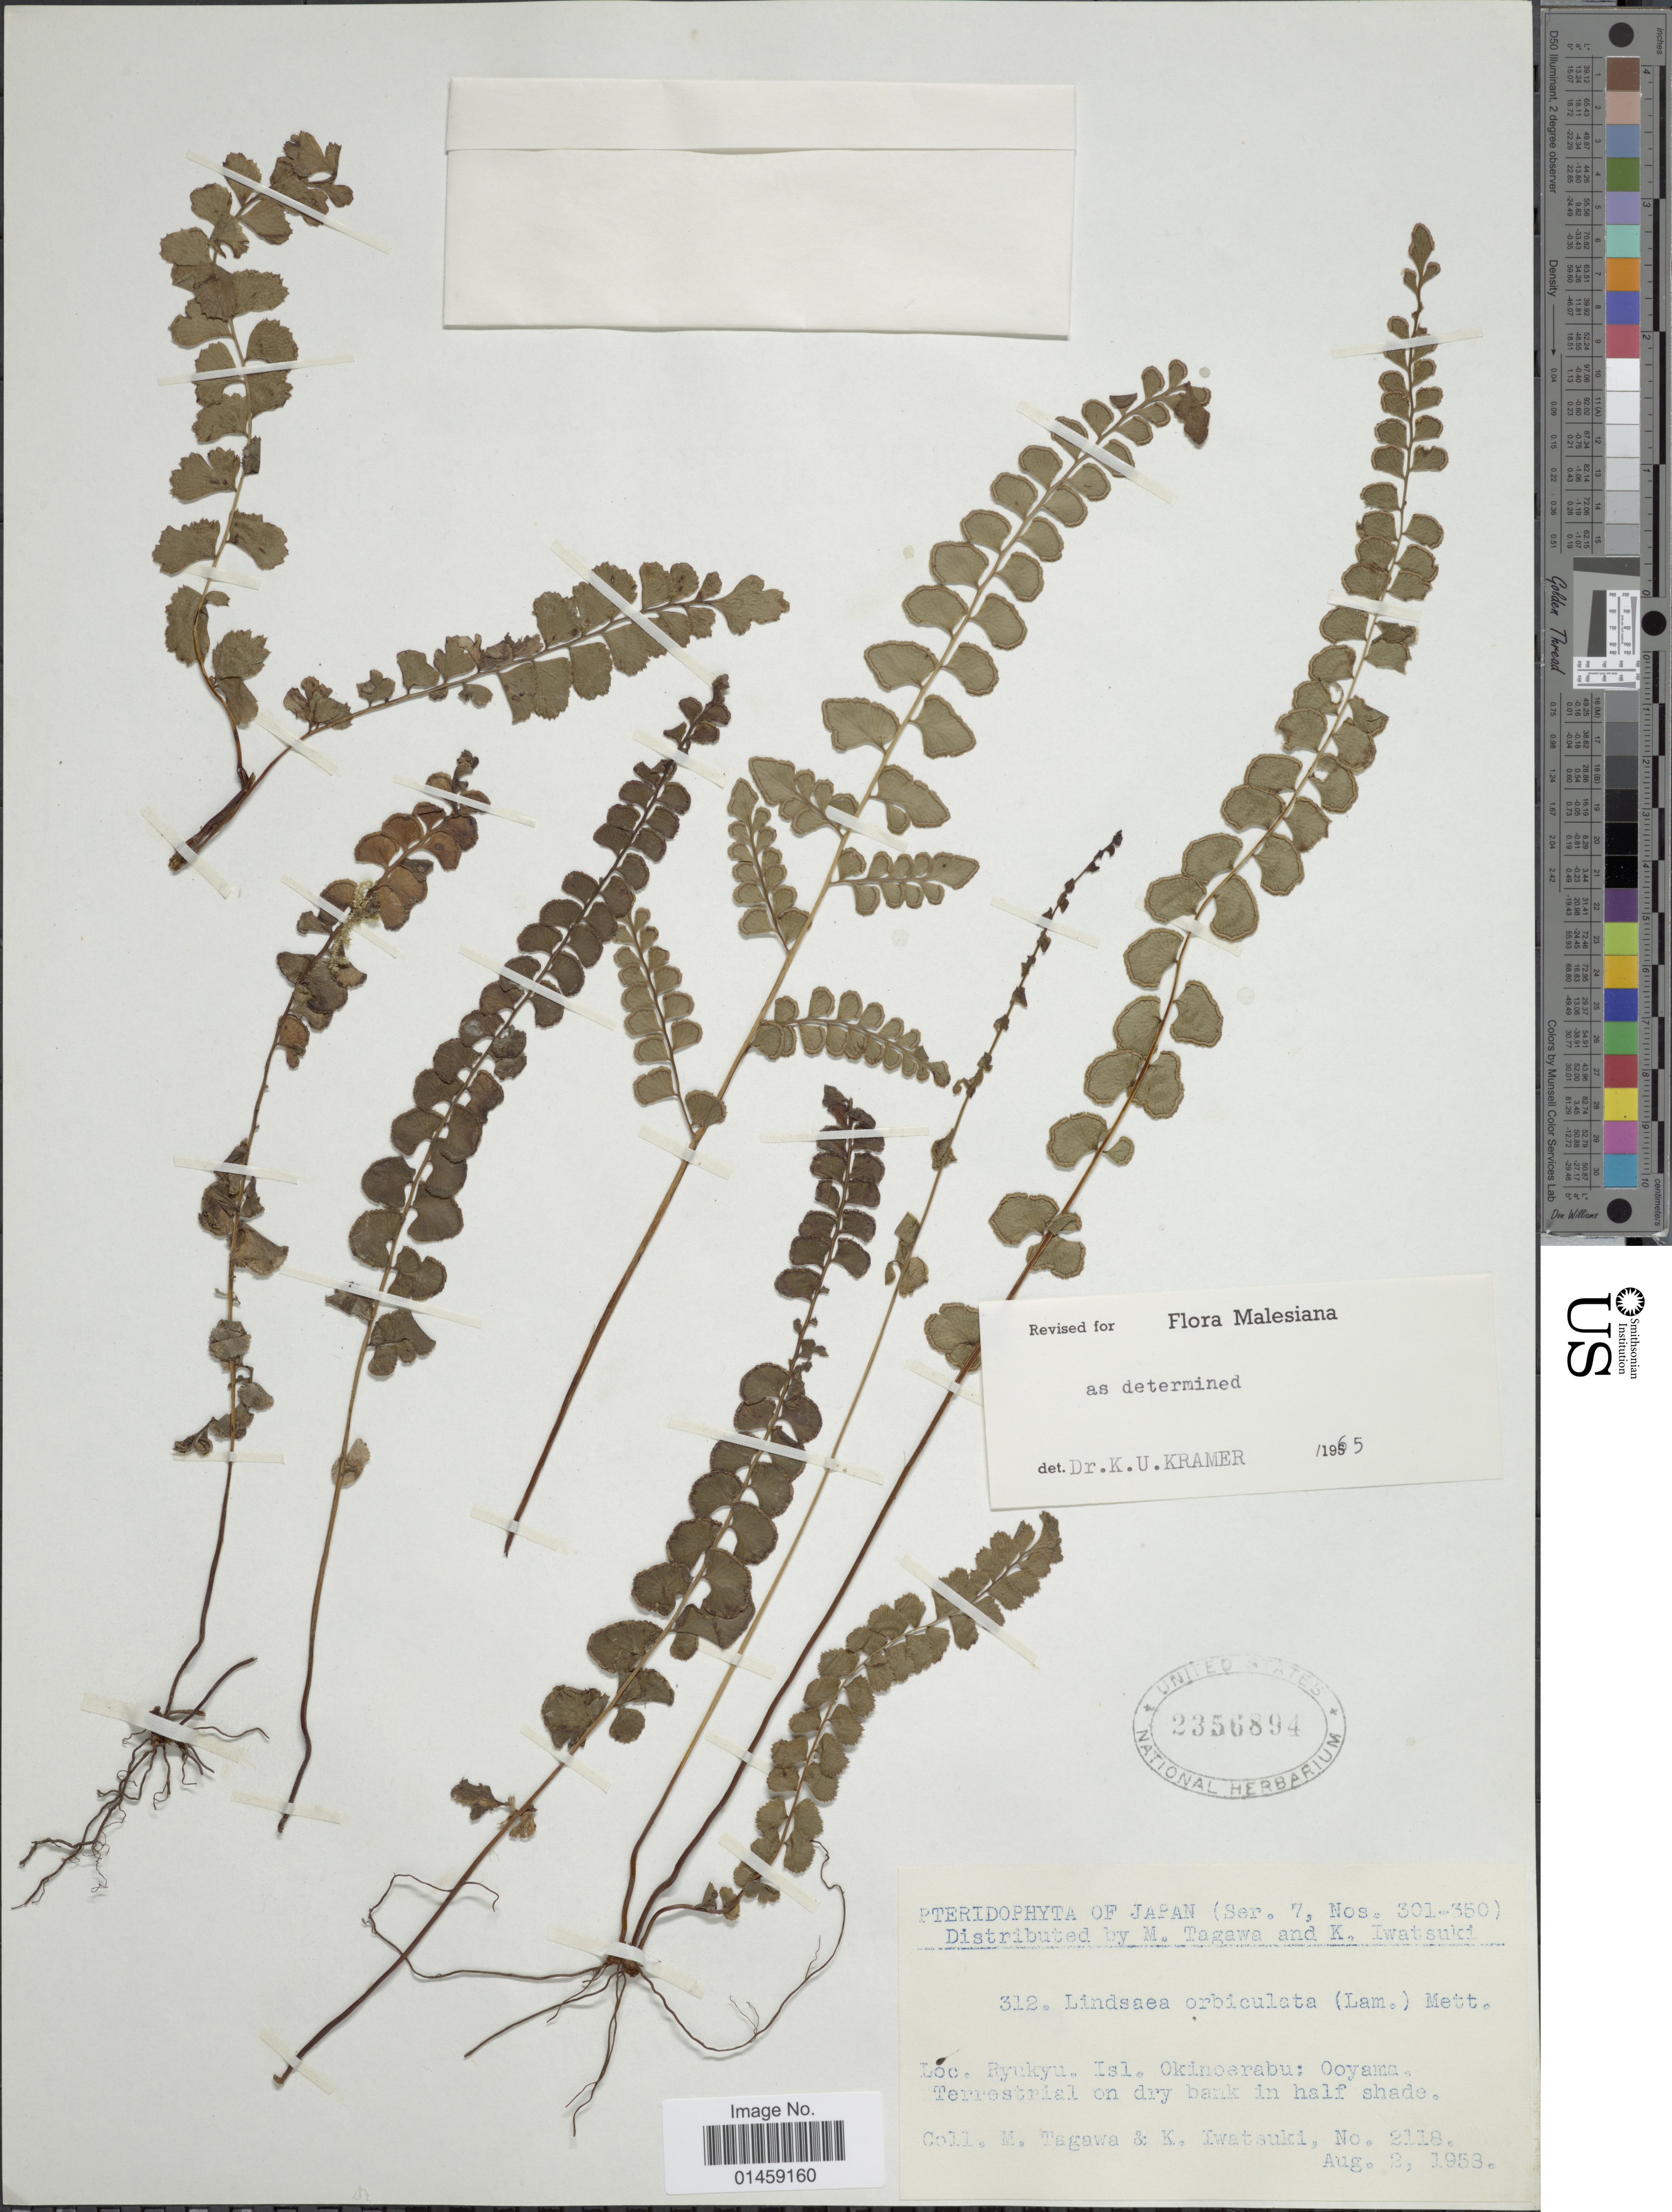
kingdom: Plantae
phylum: Tracheophyta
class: Polypodiopsida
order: Polypodiales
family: Lindsaeaceae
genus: Lindsaea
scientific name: Lindsaea orbiculata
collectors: M. Tagawa & K. Iwatsuki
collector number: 2118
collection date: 1953-08-02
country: Japan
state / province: Okinawa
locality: Ryukyu. Isl. Okinoerabu: Ooyama.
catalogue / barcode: US 2356894